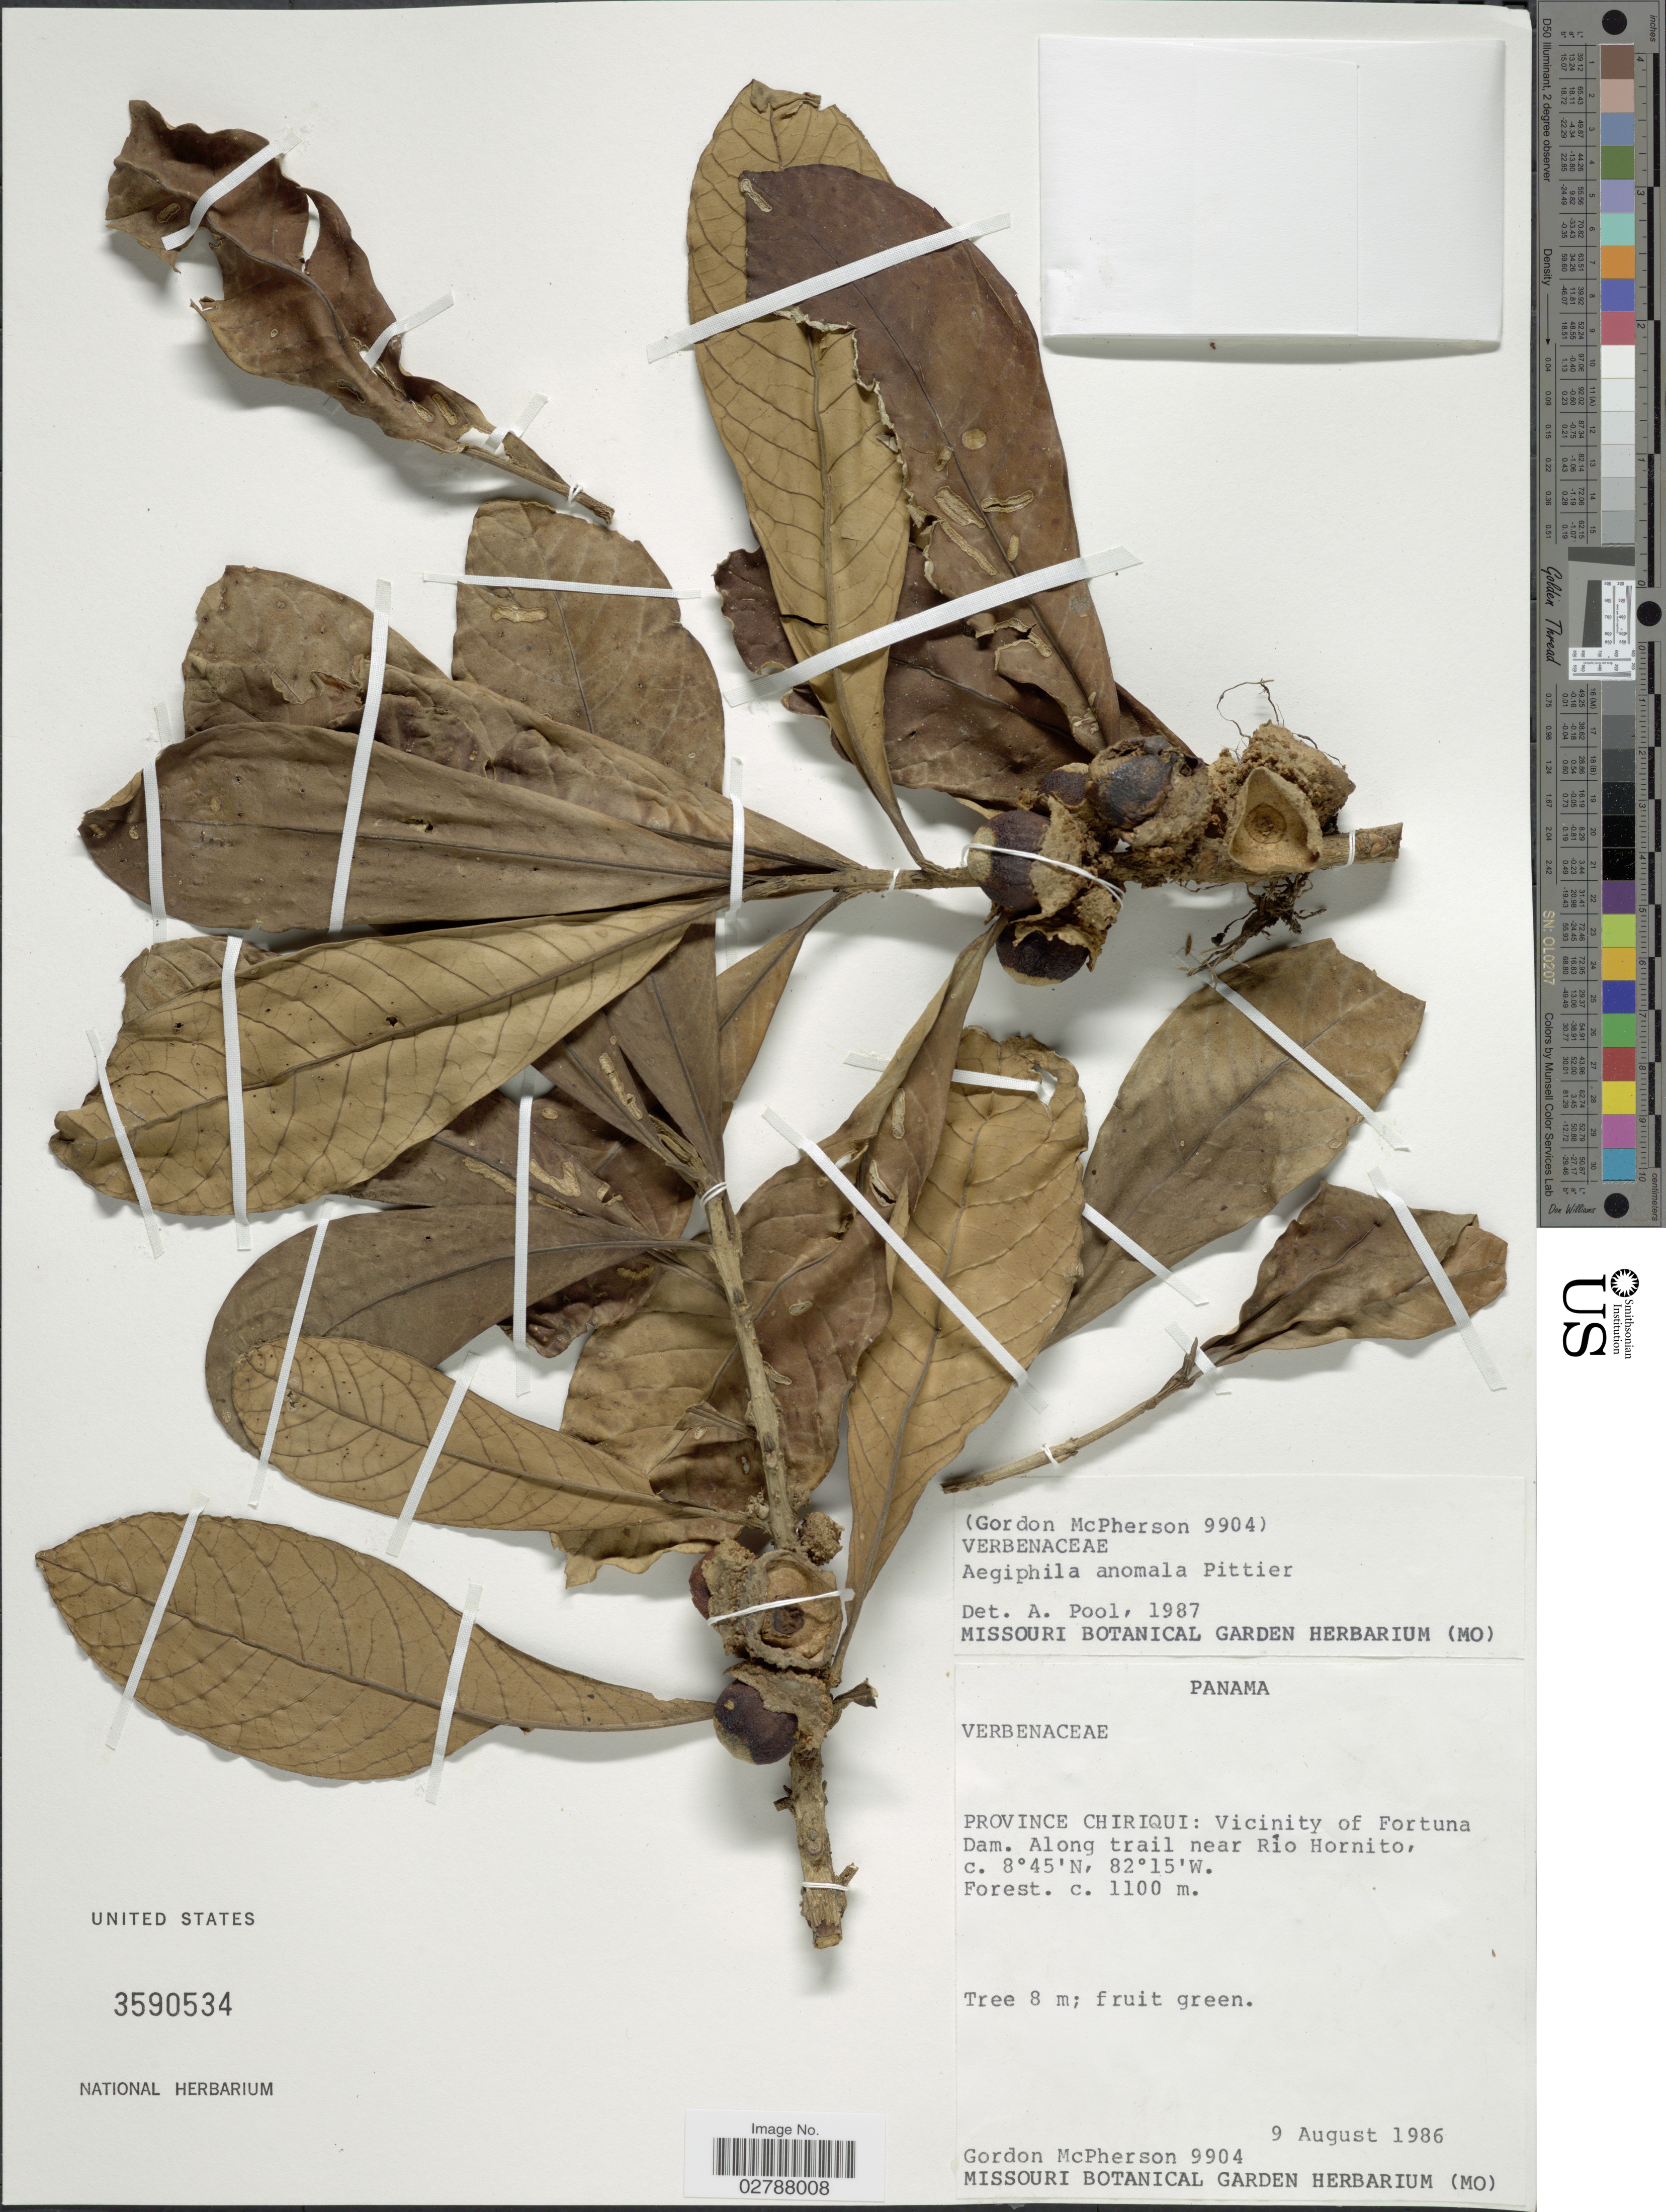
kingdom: Plantae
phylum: Tracheophyta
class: Magnoliopsida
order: Lamiales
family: Lamiaceae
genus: Aegiphila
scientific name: Aegiphila anomala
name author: Pittier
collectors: G. McPherson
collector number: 9904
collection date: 1986-08-09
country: Panama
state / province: Chiriqui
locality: Vicinity of Fortuna Dam. Along trail near Río Hornito.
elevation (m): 1100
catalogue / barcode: US 3590534